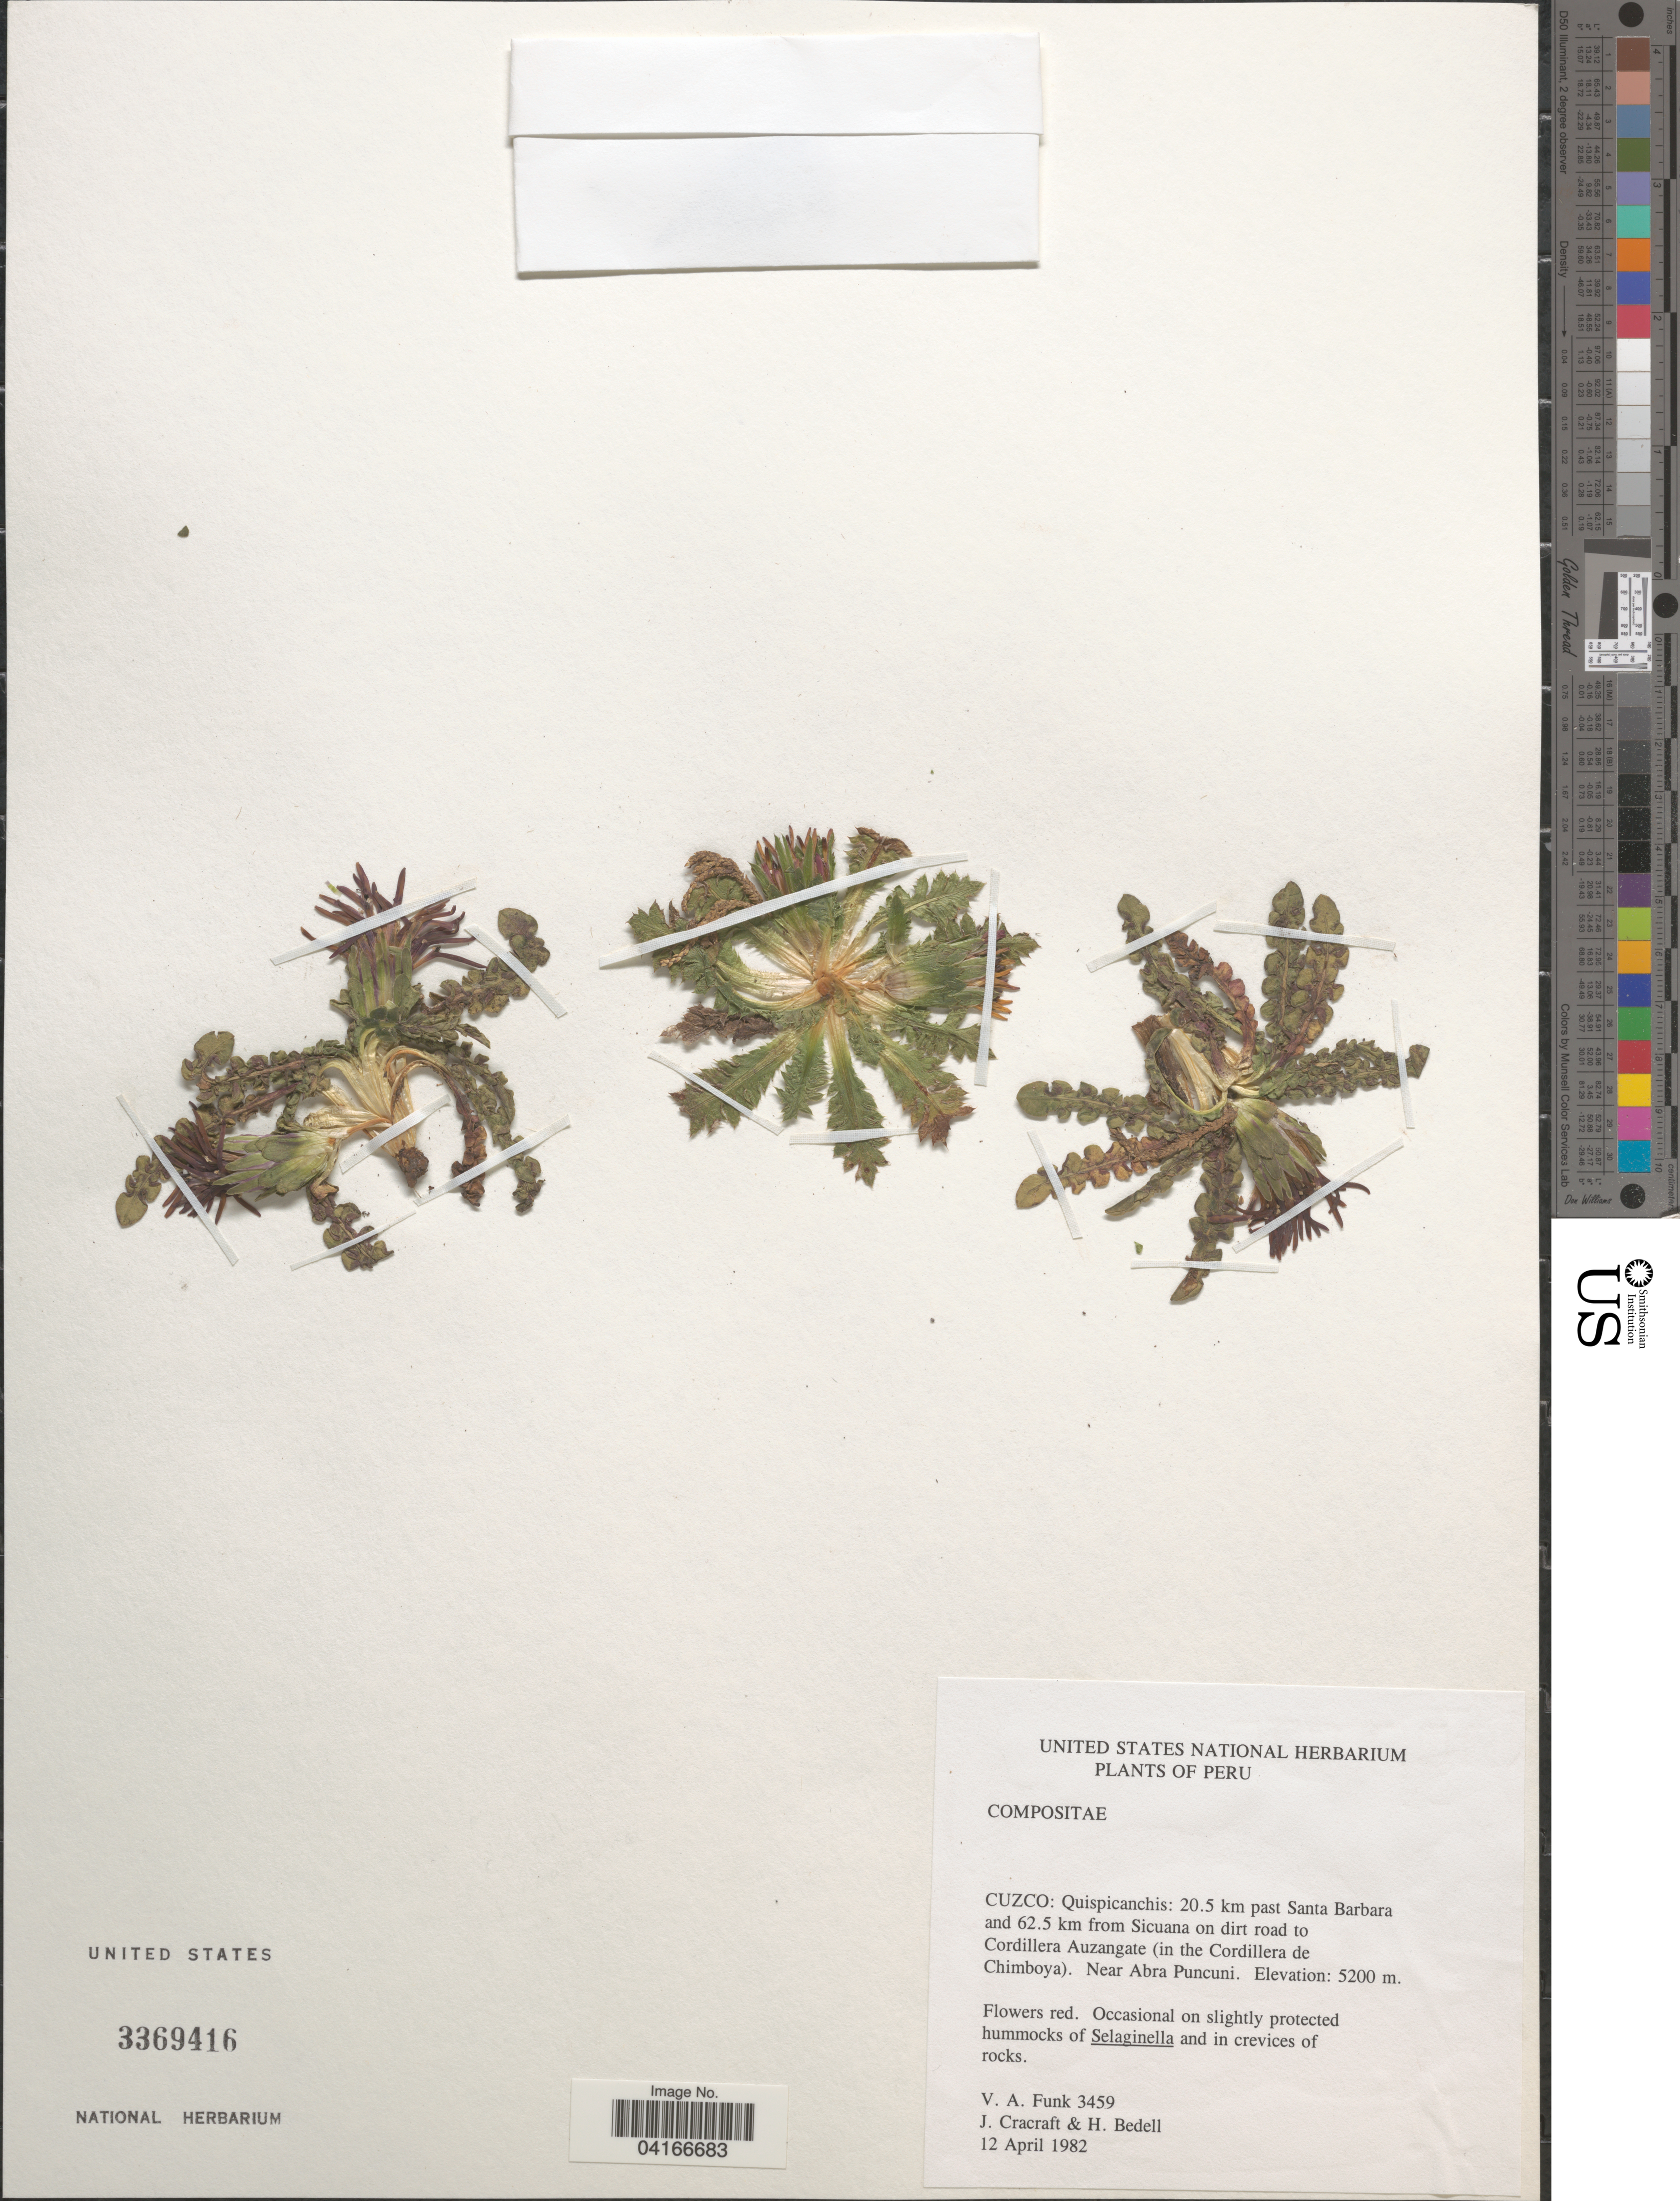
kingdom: Plantae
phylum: Tracheophyta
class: Magnoliopsida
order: Asterales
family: Asteraceae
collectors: V. Funk, J. L. Cracraft & H. Bedell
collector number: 3459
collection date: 1982-04-12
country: Peru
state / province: Cusco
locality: Cuzco: Quispicanchis: 20.5 km past Santa Barbara and 62.5 km from Sicuana on dirt road to Cordillera Auzangate (in the Cordillera de Chimboya). Near Abra Puncuni.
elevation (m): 5200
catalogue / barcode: US 3369416